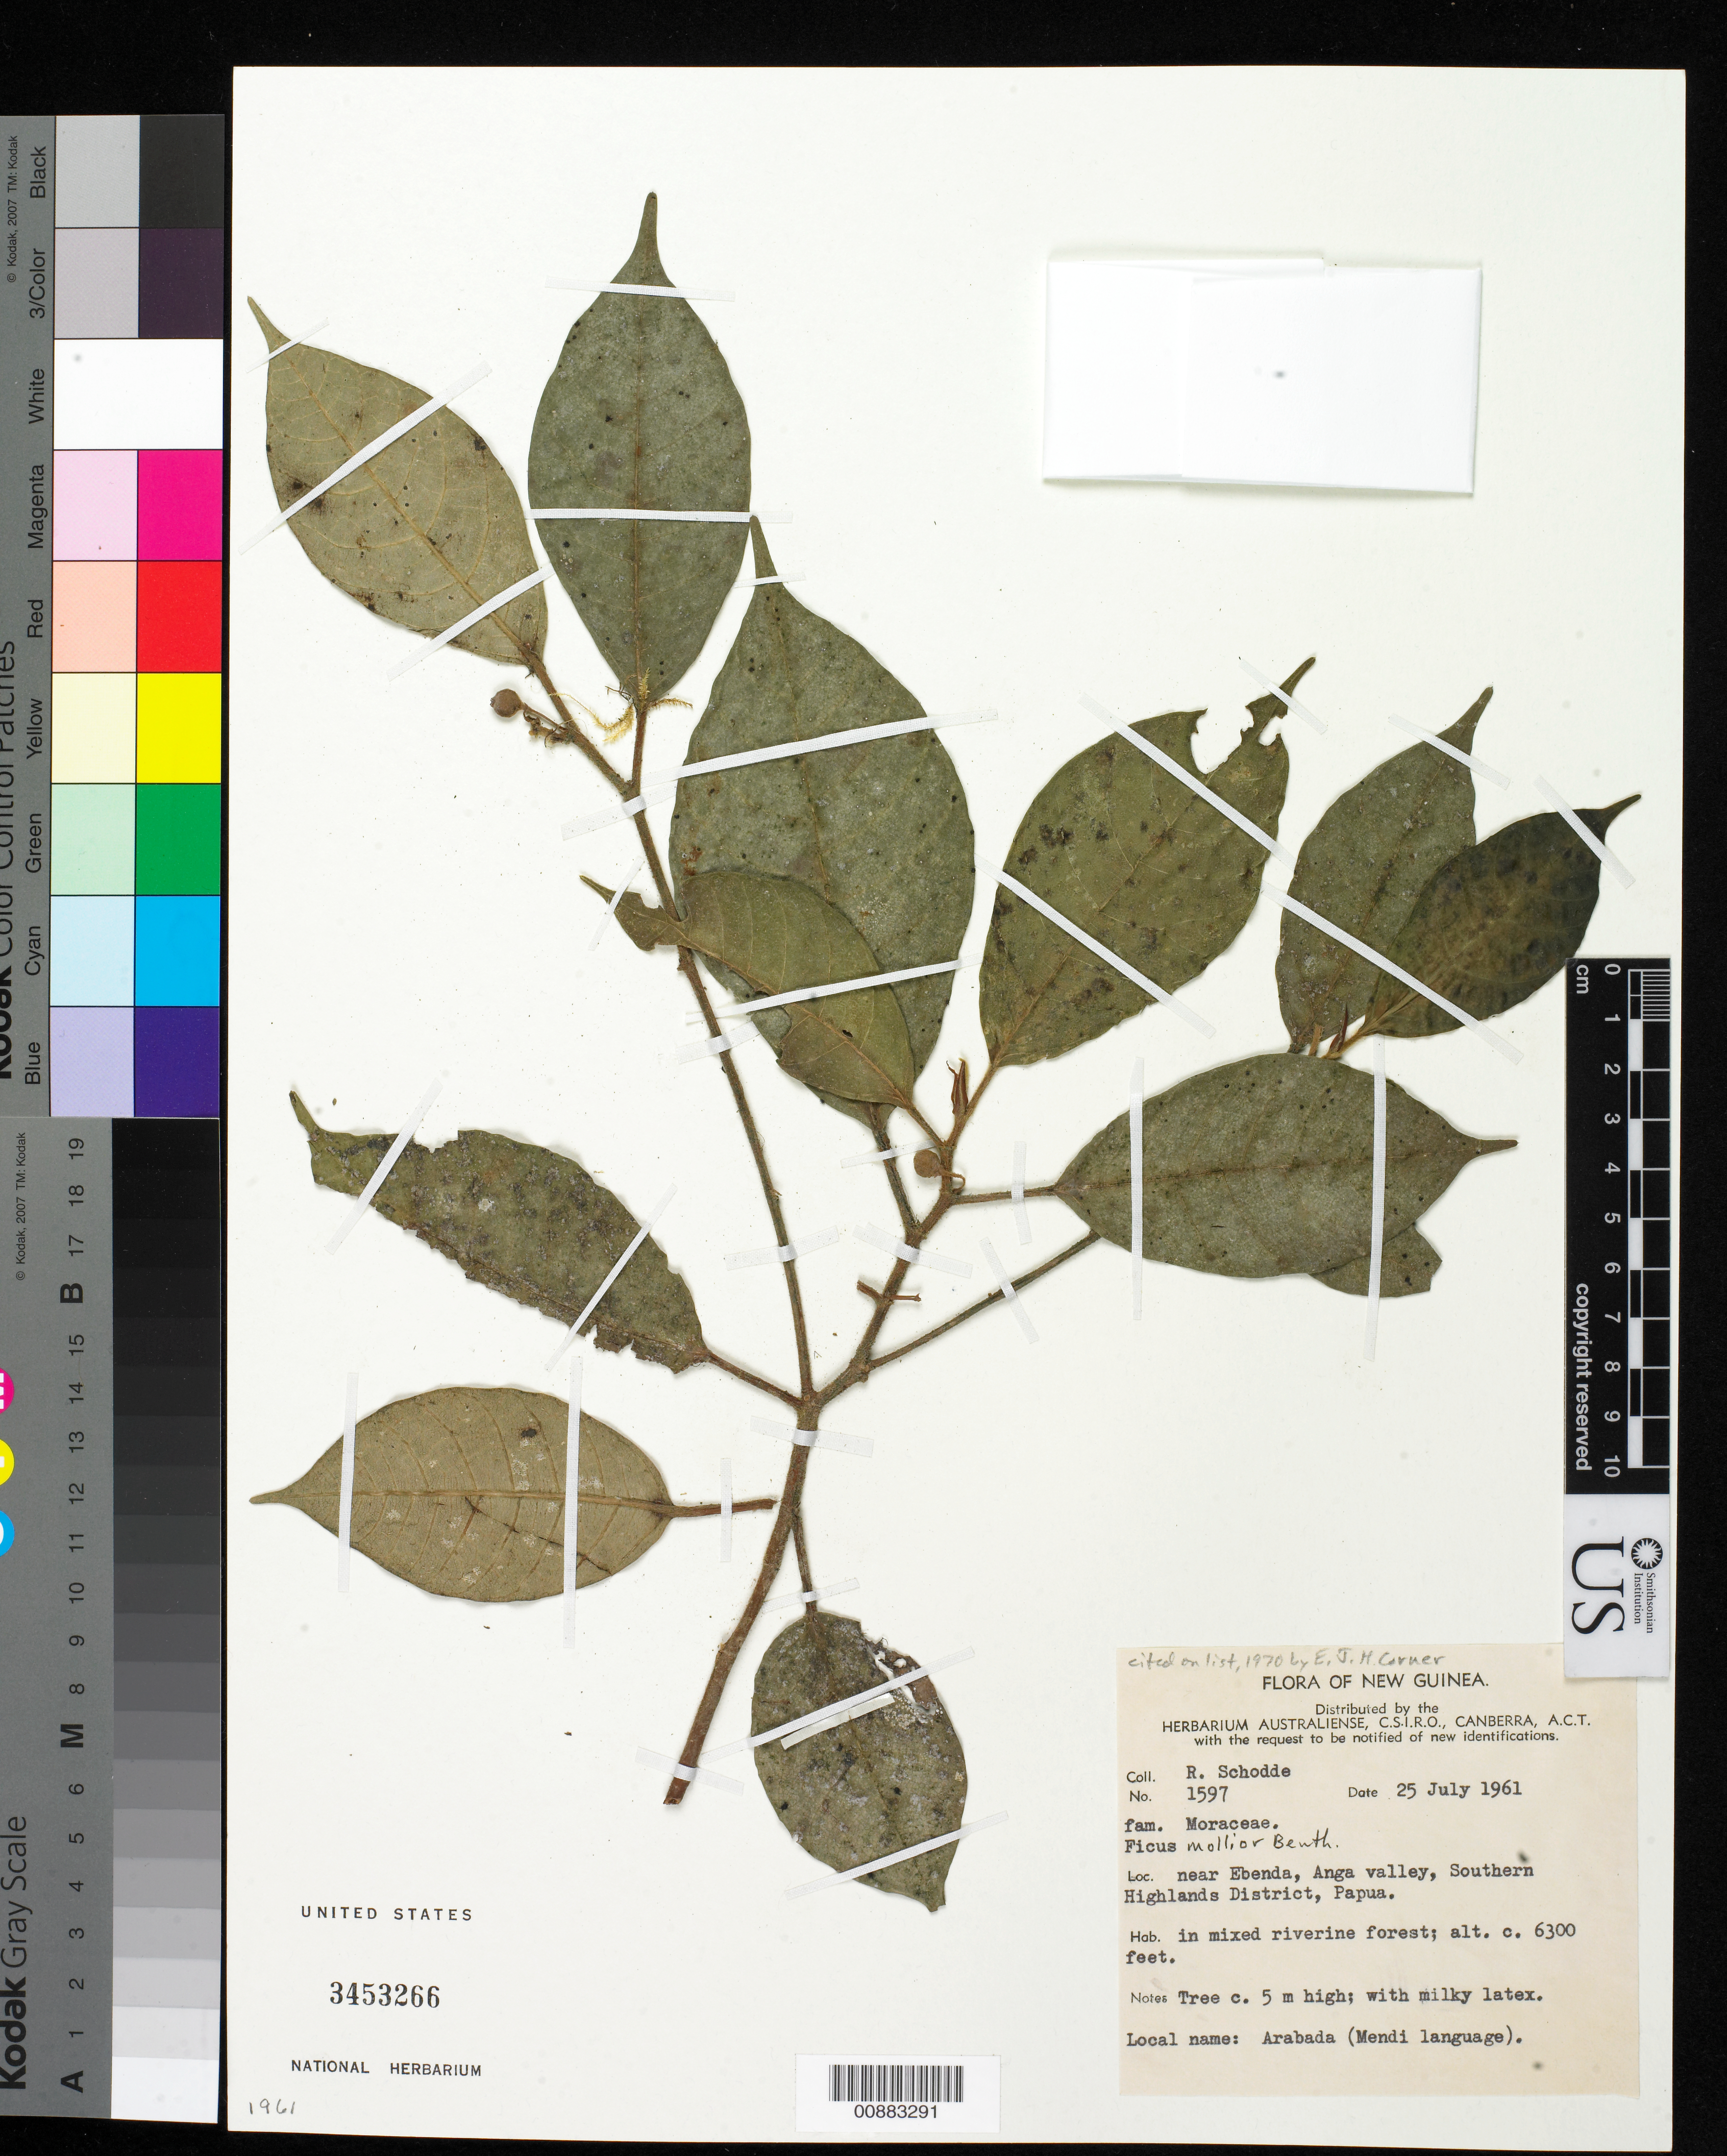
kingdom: Plantae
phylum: Tracheophyta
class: Magnoliopsida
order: Rosales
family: Moraceae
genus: Ficus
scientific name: Ficus mollior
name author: F. Muell. ex Benth.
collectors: R. Schodde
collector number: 1597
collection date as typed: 25 Jul 1961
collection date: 1961-07-25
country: Papua New Guinea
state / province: Southern Highlands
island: New Guinea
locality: Near Ebenda, Anga valley, Southern Highlands District, Papua.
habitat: In mixed riverine forest.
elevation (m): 1920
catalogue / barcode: US 3453266